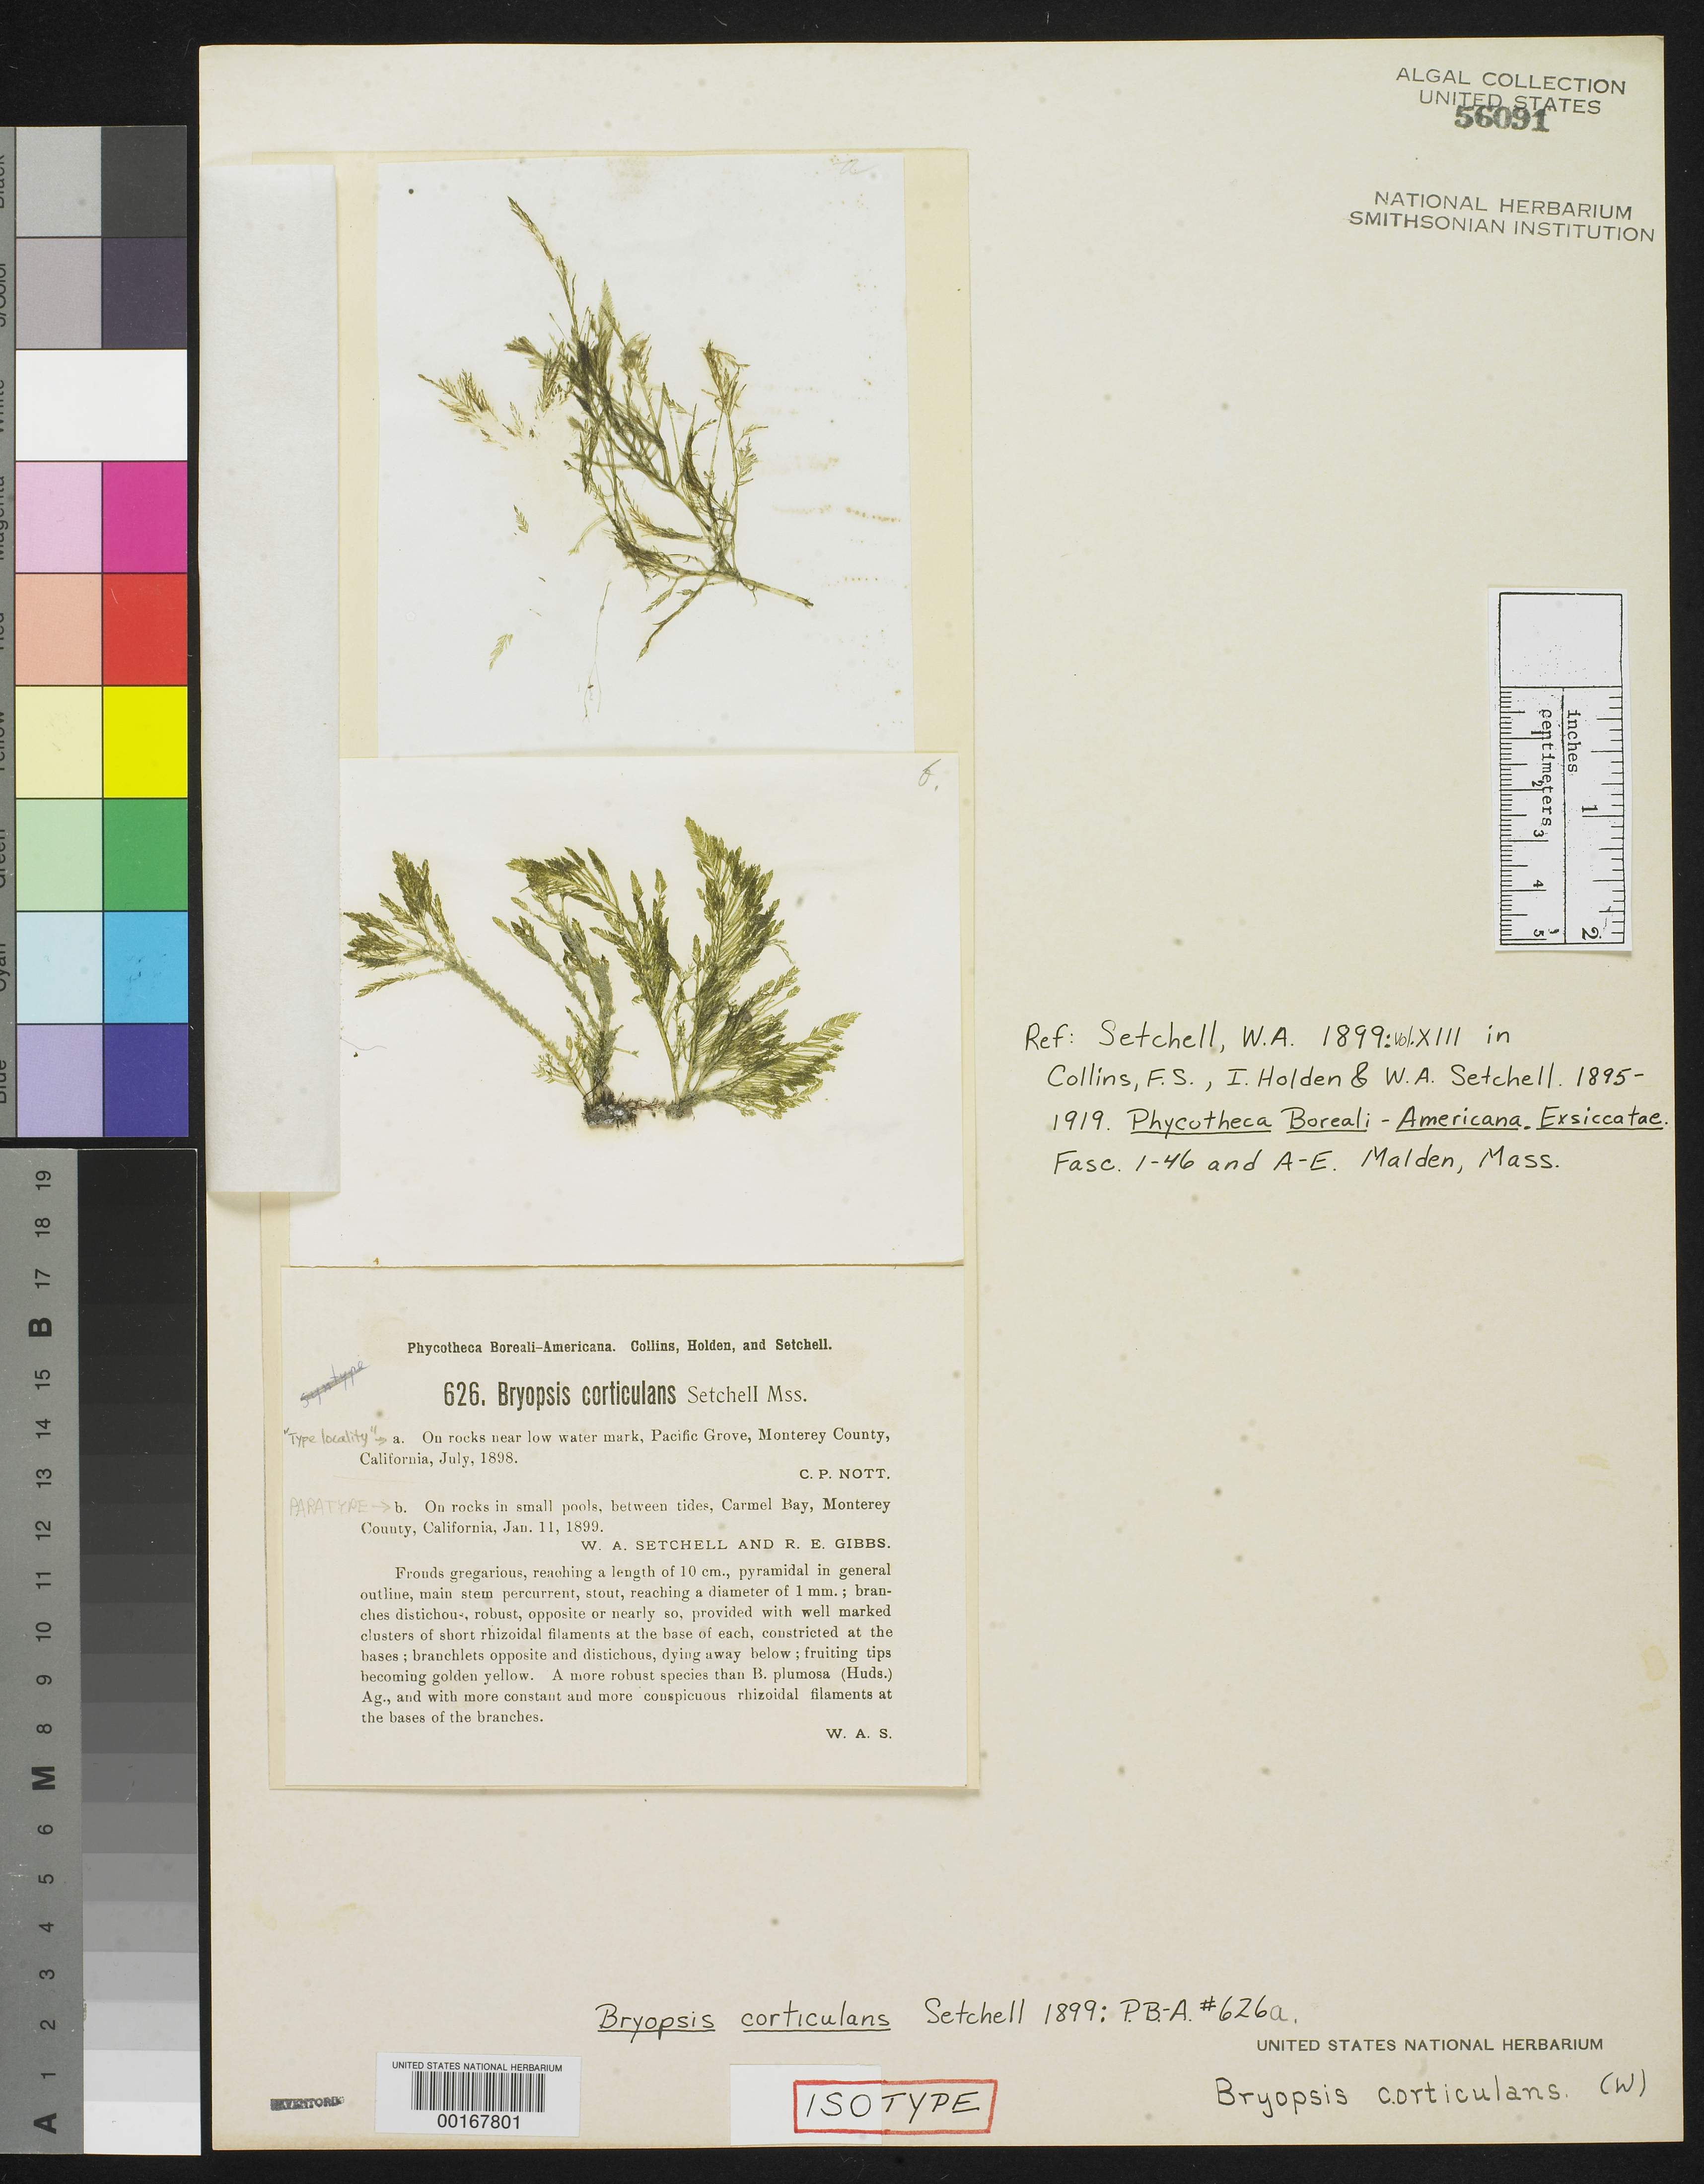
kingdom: Plantae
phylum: Chlorophyta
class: Ulvophyceae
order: Bryopsidales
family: Bryopsidaceae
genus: Bryopsis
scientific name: Bryopsis corticulans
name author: Setch. in Collins et al.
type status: Isotype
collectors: C. Nott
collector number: PB-A 626A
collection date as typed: Jul 1898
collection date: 1898-07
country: United States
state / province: California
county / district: Monterey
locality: Pacific Grove.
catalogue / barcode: US 56091